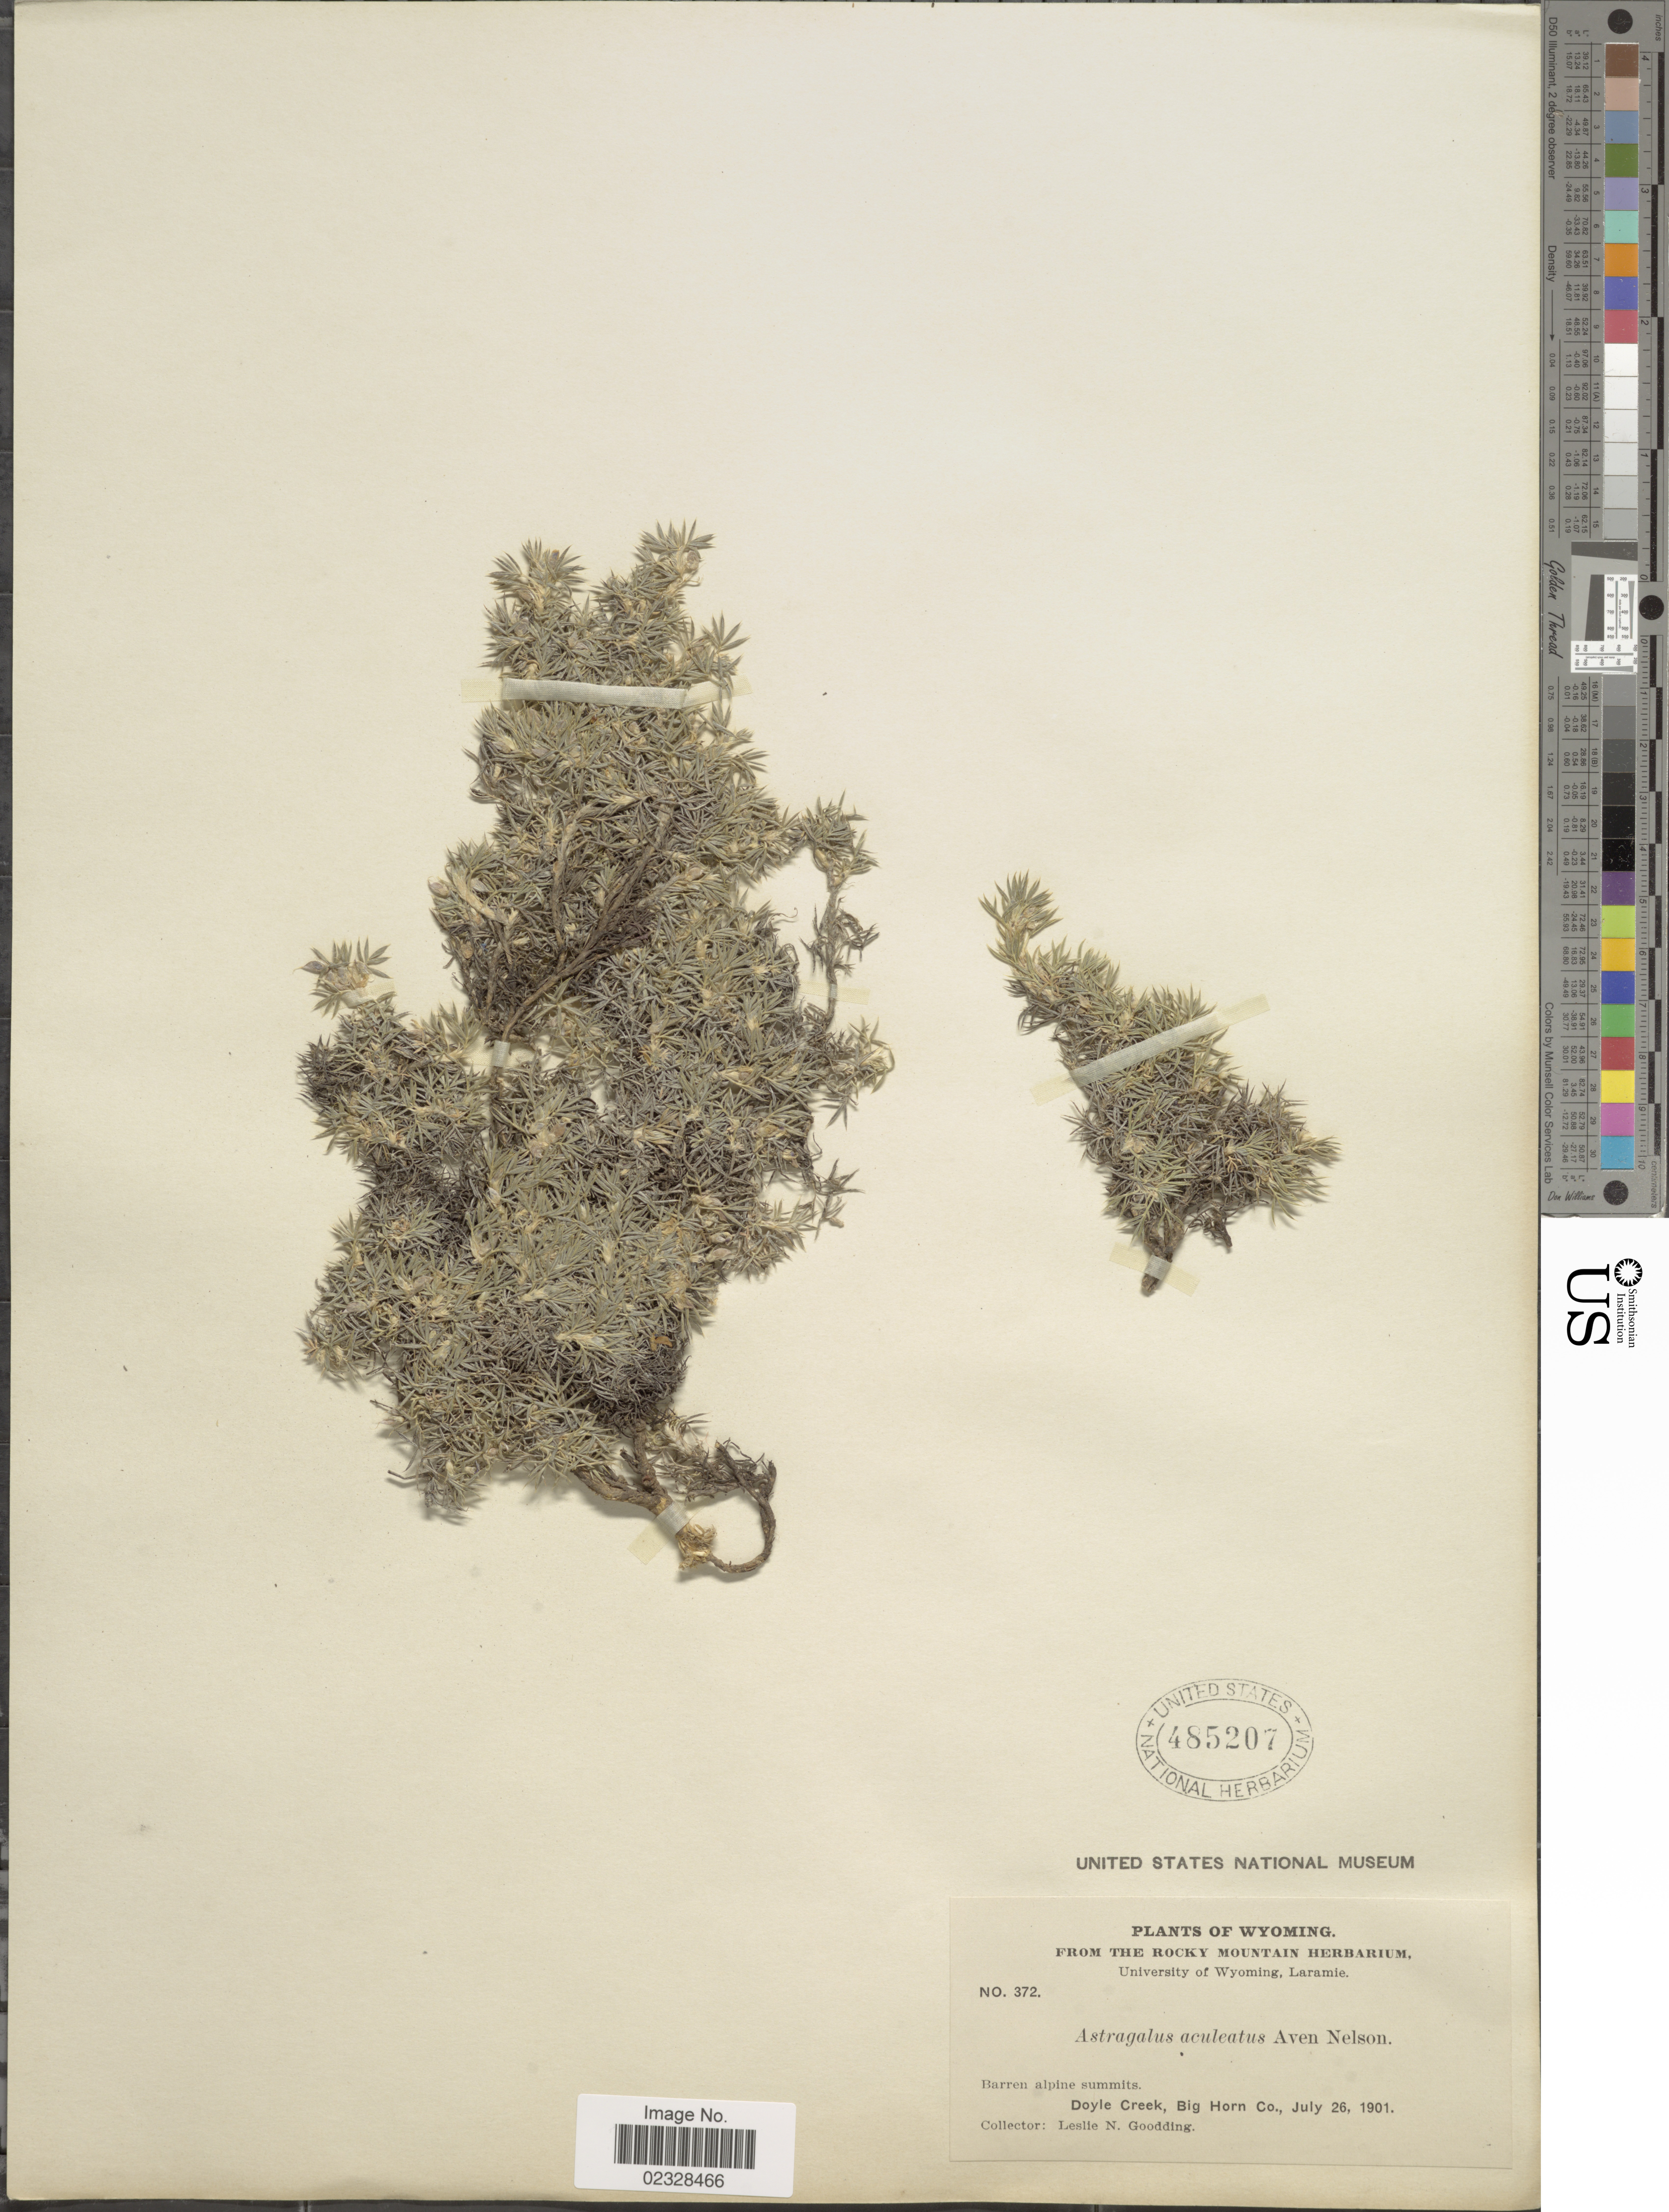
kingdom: Plantae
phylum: Tracheophyta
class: Magnoliopsida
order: Fabales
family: Fabaceae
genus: Astragalus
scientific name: Astragalus aculeatus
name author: A. Nelson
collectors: L. N. Goodding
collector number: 372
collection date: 1901-07-26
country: United States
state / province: Wyoming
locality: Barren alpine summits. Doyle Creek, Big Horn Co.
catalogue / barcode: US 485207